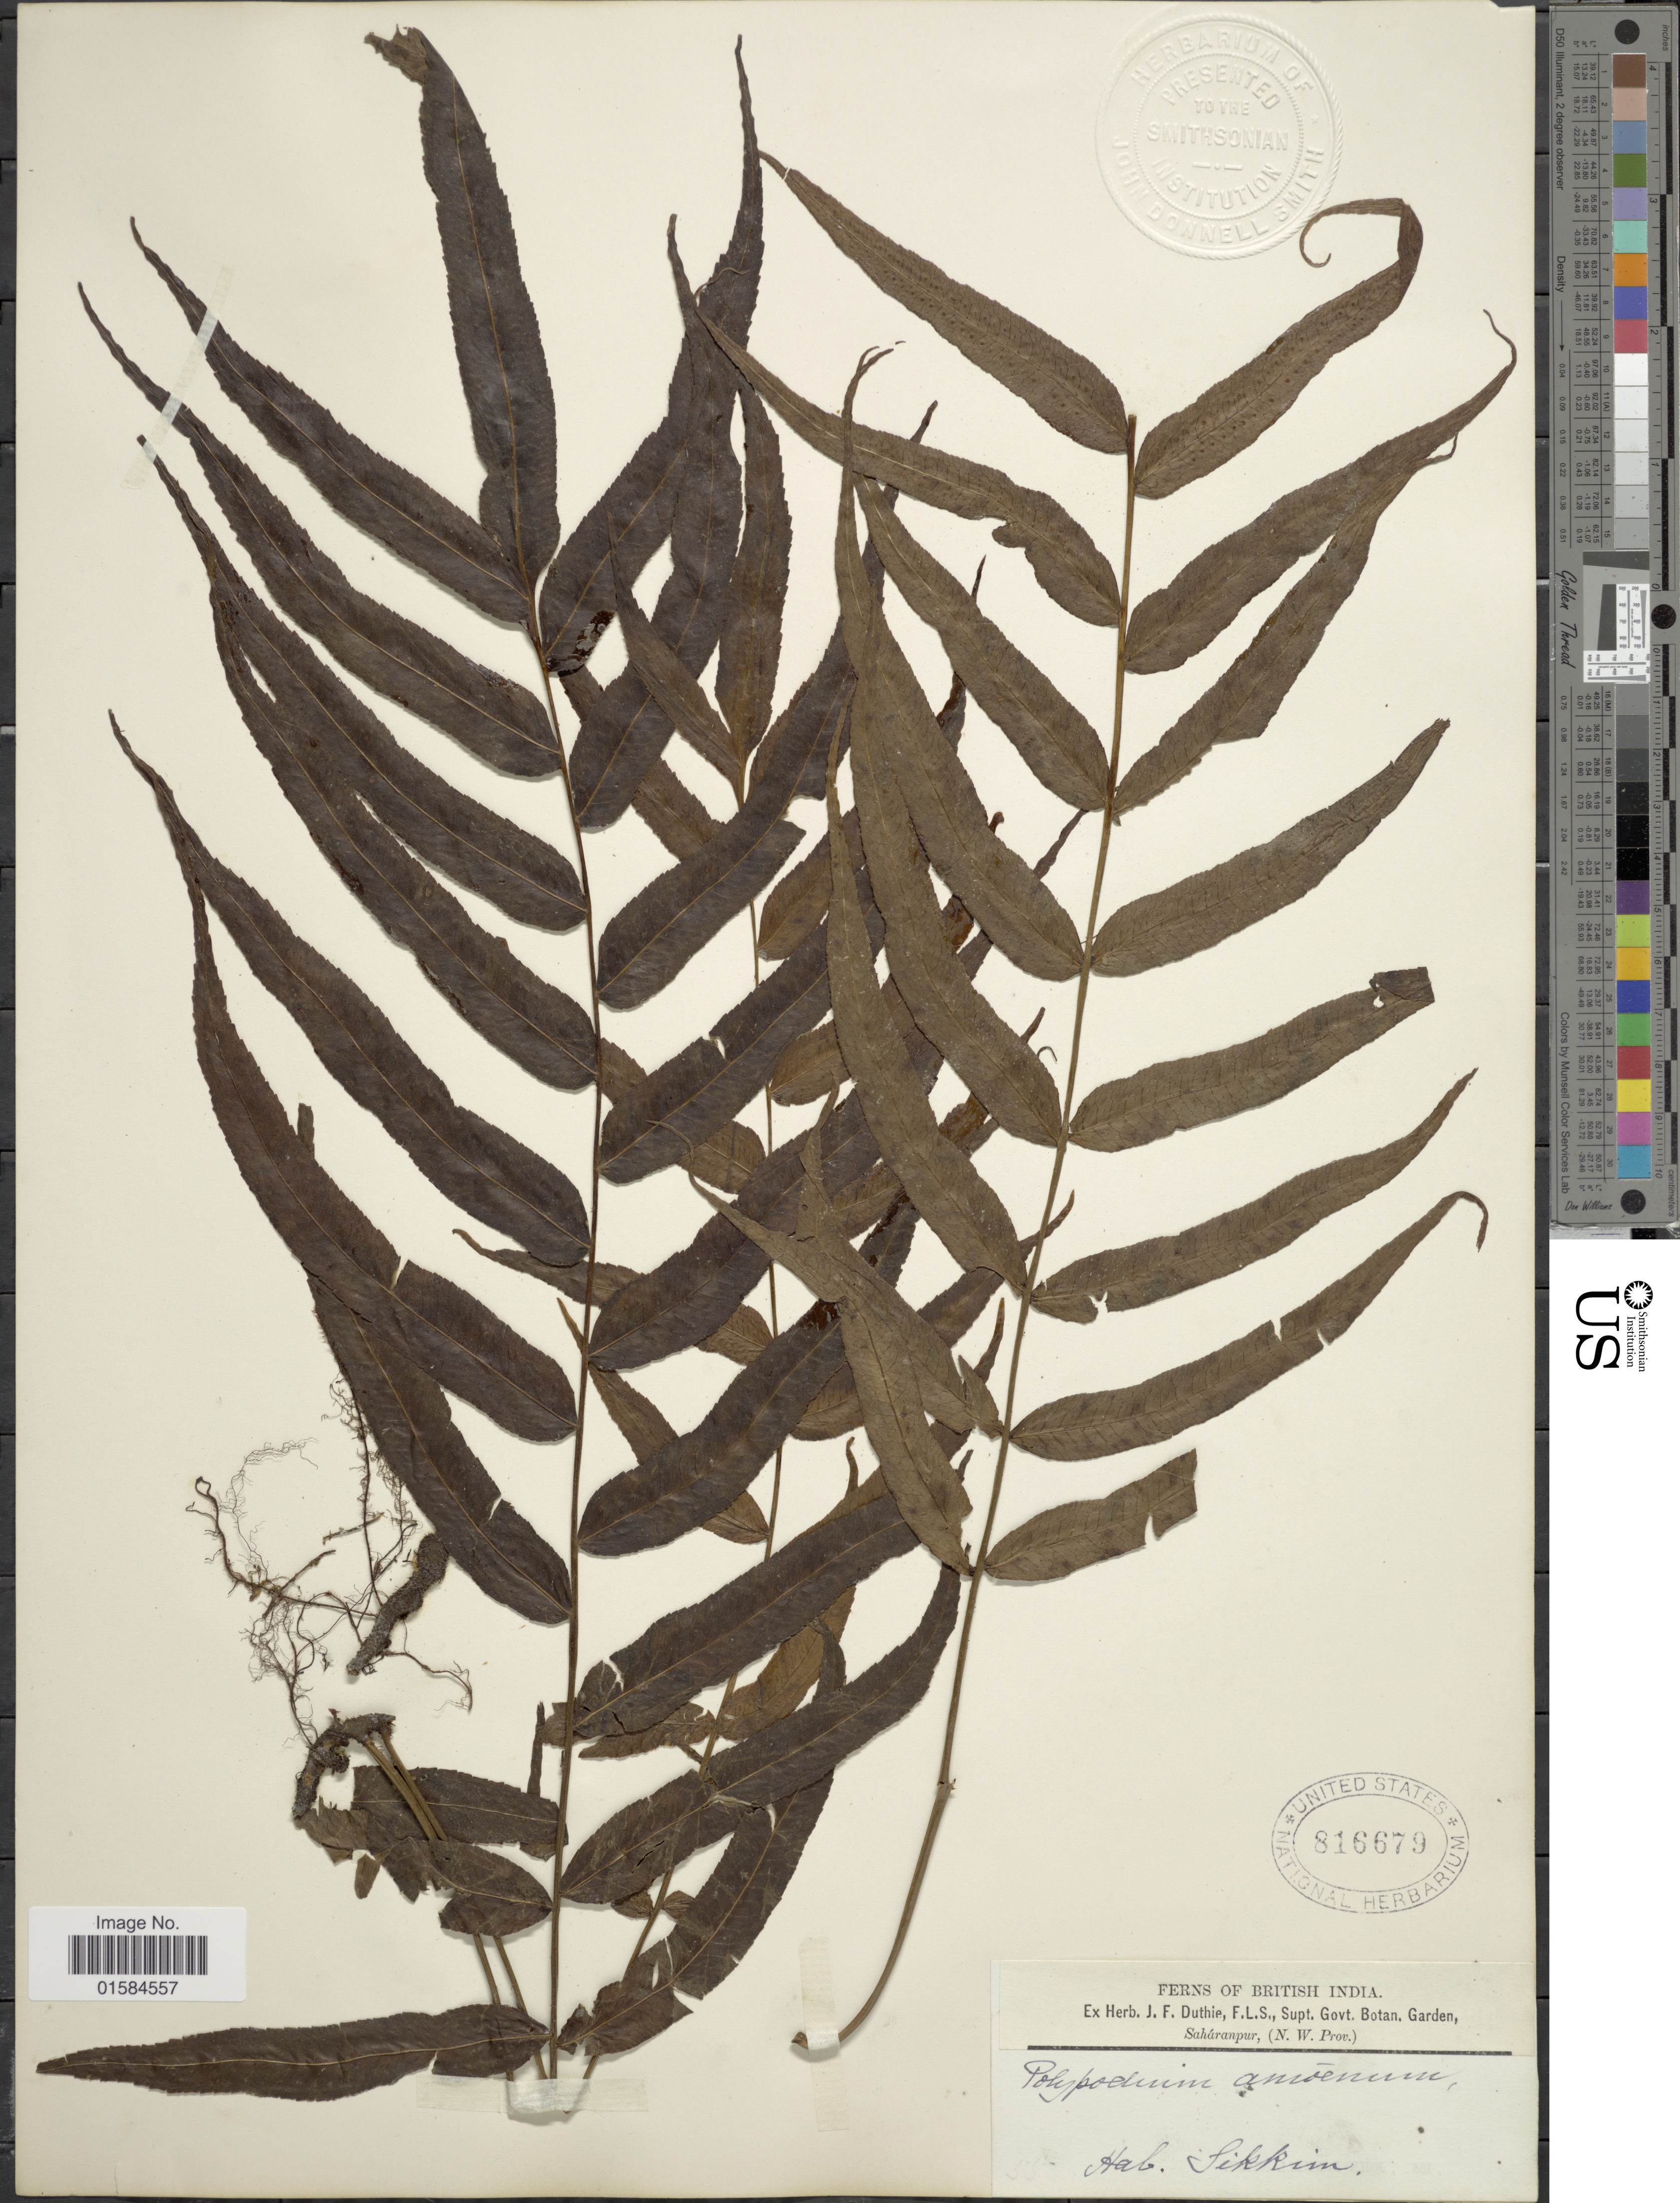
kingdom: Plantae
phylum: Tracheophyta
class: Polypodiopsida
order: Polypodiales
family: Polypodiaceae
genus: Goniophlebium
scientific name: Goniophlebium argutum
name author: (Wall. ex Hook.) J. Sm.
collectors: ex herb. J. F. Duthie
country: India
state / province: Sikkim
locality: British India, Saharanpur (N. W. Prov. ) [unsure placement]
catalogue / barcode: US 816679